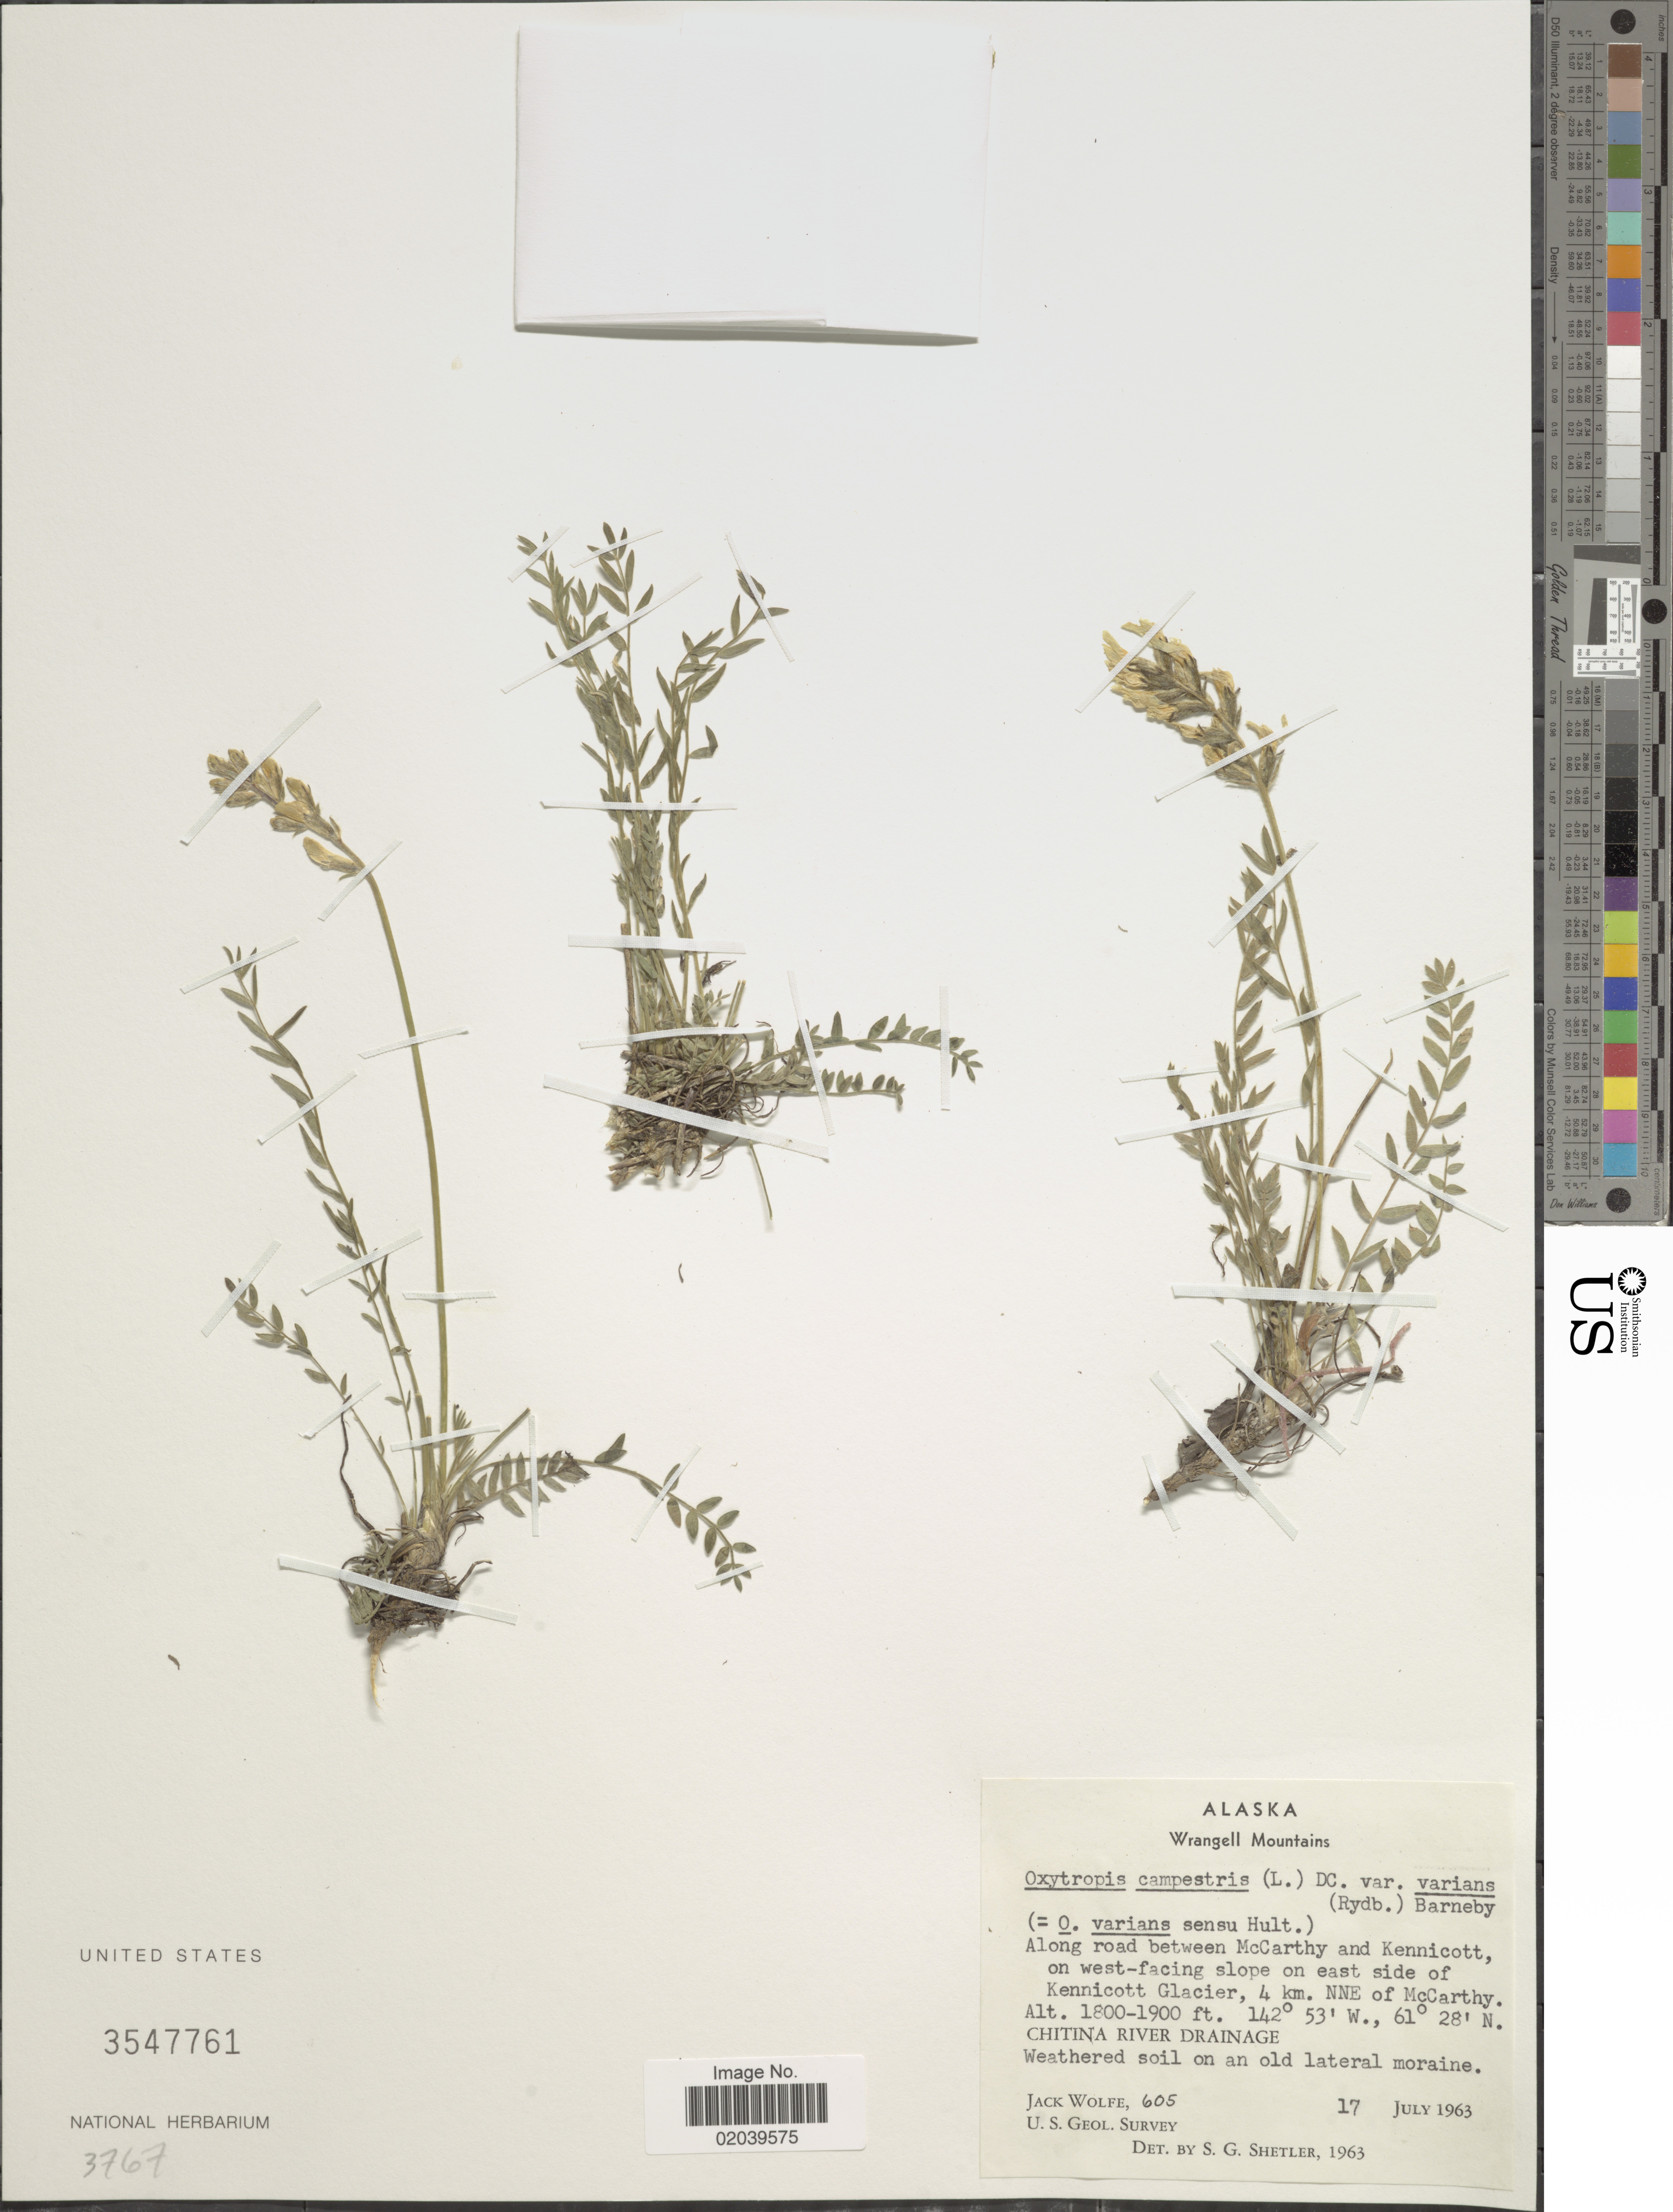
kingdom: Plantae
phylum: Tracheophyta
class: Magnoliopsida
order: Fabales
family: Fabaceae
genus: Oxytropis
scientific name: Oxytropis campestris var. varians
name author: (Rydb.) Barneby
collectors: J. Wolfe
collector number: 605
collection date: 1963-07-17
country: United States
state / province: Alaska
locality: Wrangell Mountains, Along road between McCarthy and Kennicott, on west-facing slope on east side of Kennicott Glacier, 4 km. NNE of McCarthy, Chitina River Drainage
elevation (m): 549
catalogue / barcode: US 3547761